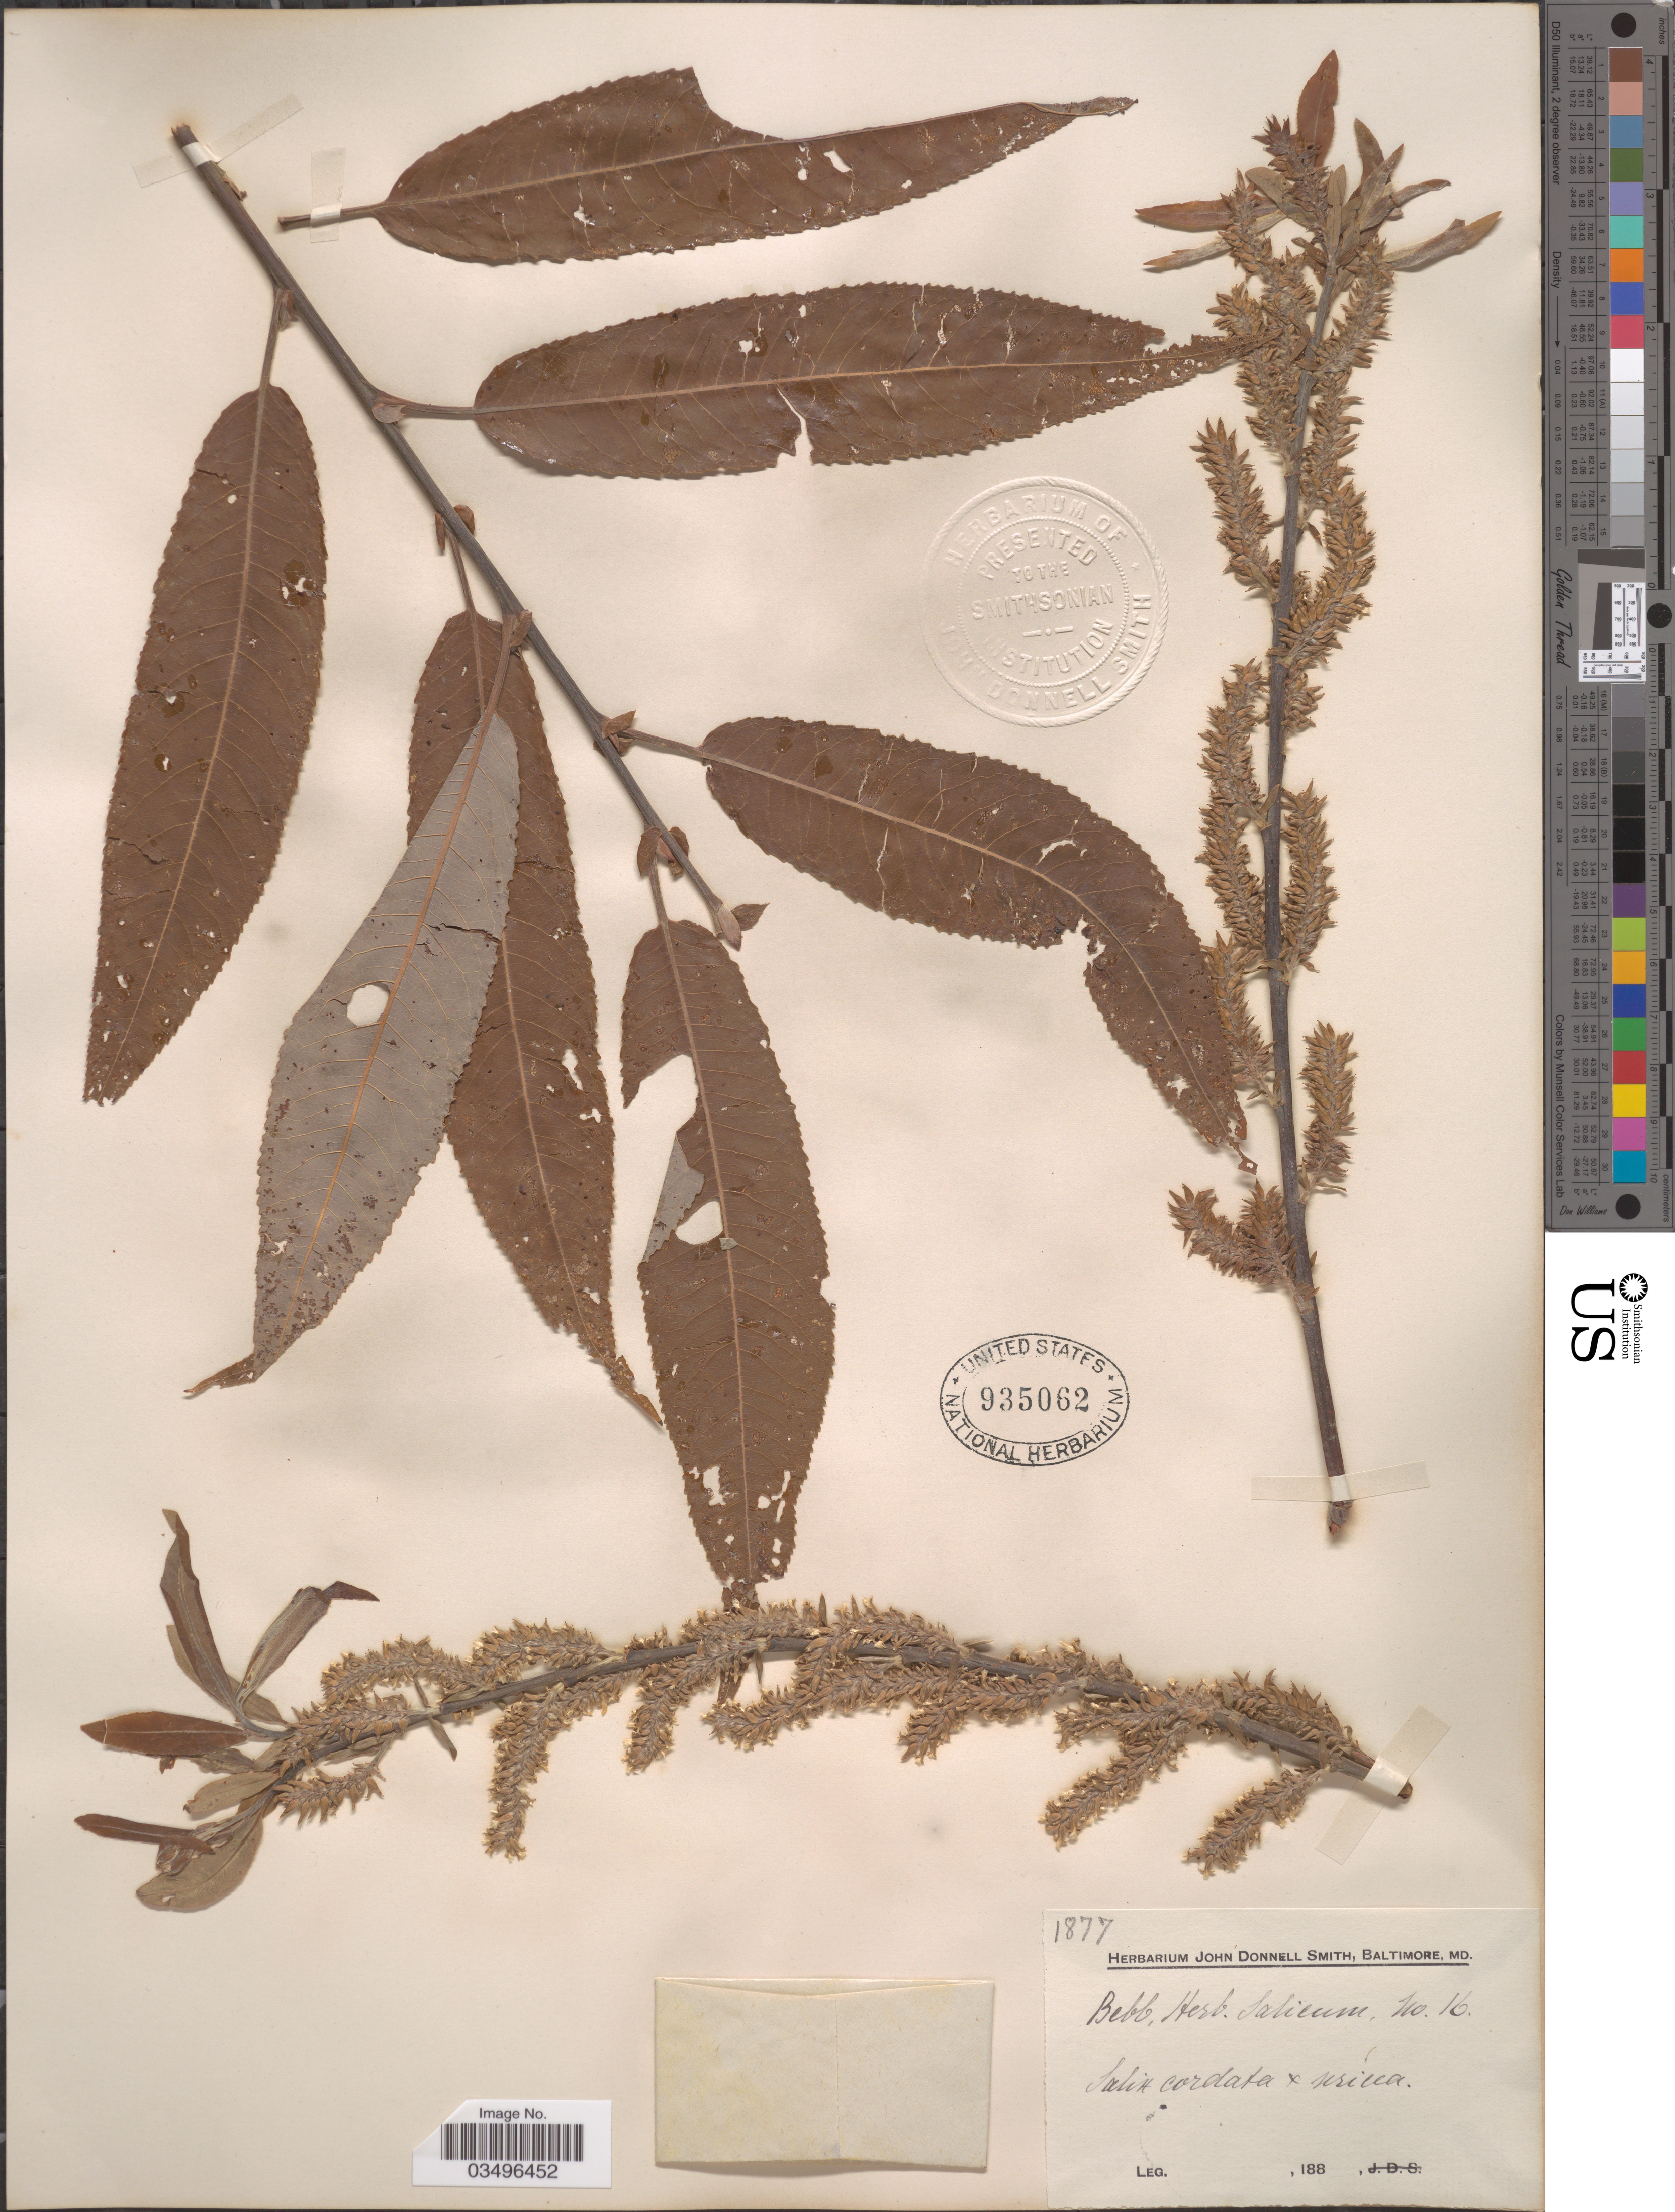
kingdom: Plantae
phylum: Tracheophyta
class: Magnoliopsida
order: Malpighiales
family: Salicaceae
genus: Salix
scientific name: Salix cordata x S. sericea Marshall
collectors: J. Donnell Smith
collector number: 16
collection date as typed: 188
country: United States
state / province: Maryland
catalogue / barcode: US 935062